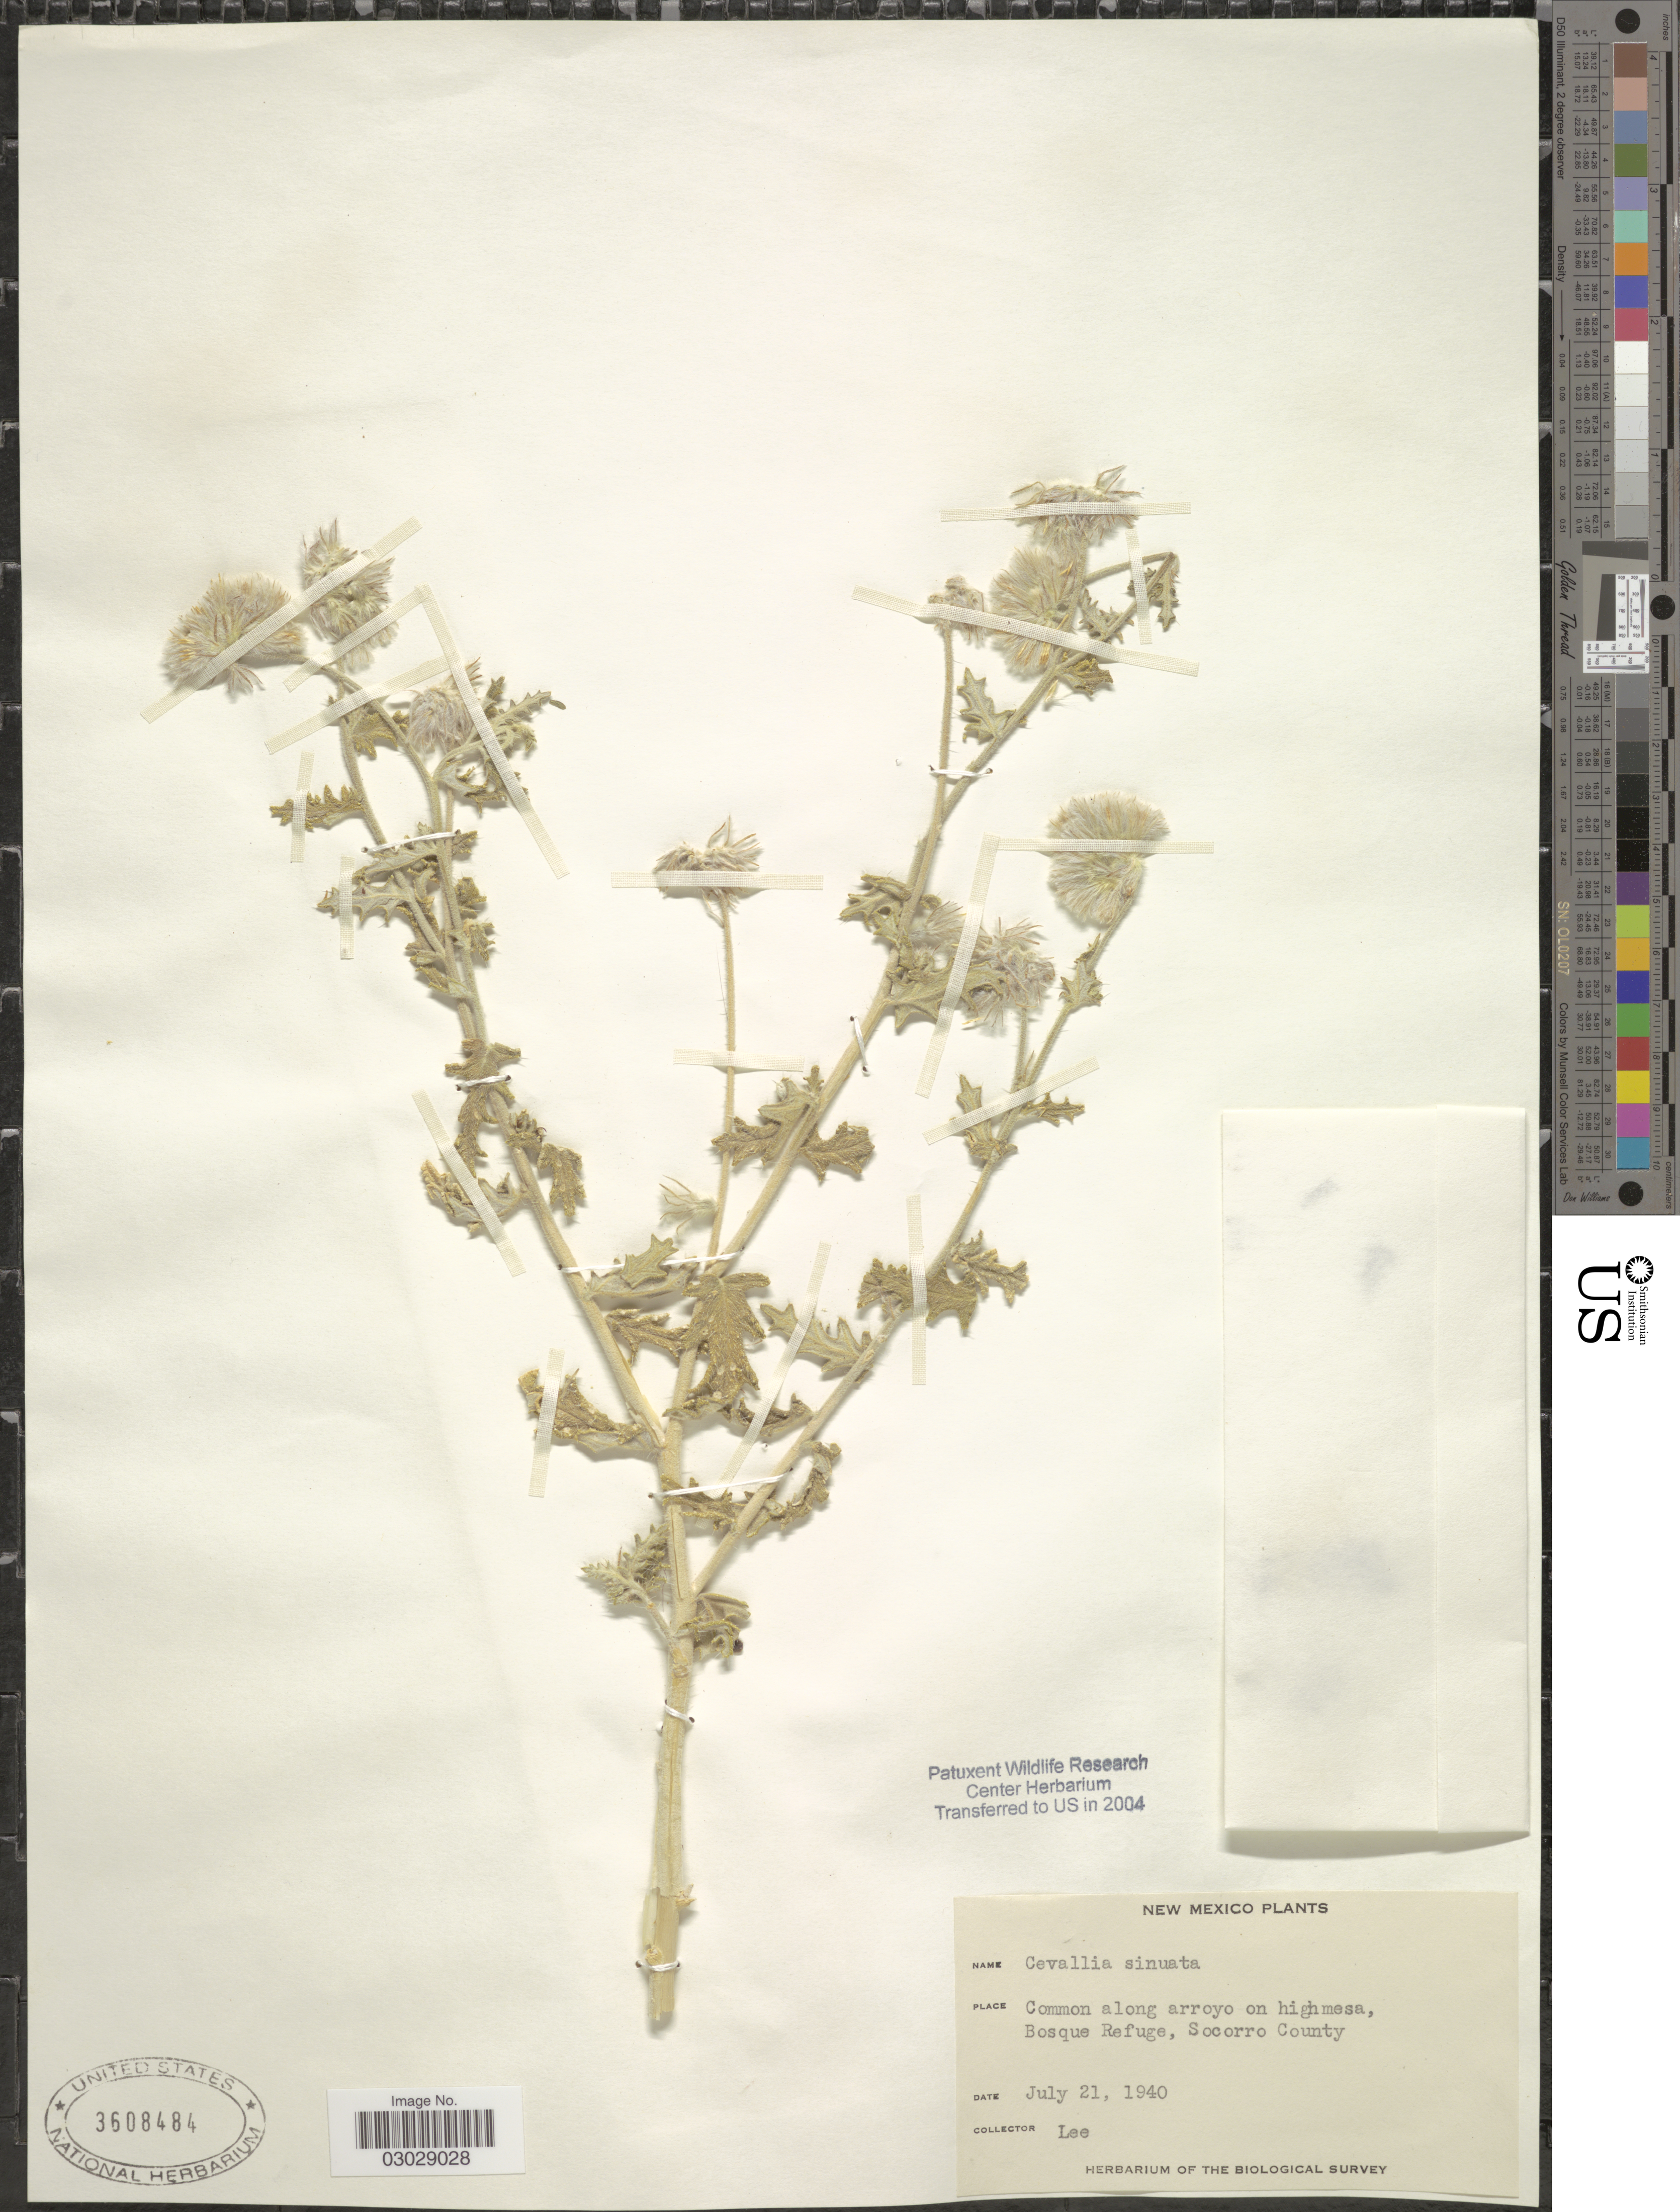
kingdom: Plantae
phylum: Tracheophyta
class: Magnoliopsida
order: Cornales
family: Loasaceae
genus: Cevallia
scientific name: Cevallia sinuata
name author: Lag.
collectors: -. Lee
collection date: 1940-07-21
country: United States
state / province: New Mexico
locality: Along arroyo on high mesa, Bosque Refuge, Socorro County.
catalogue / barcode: US 3608484